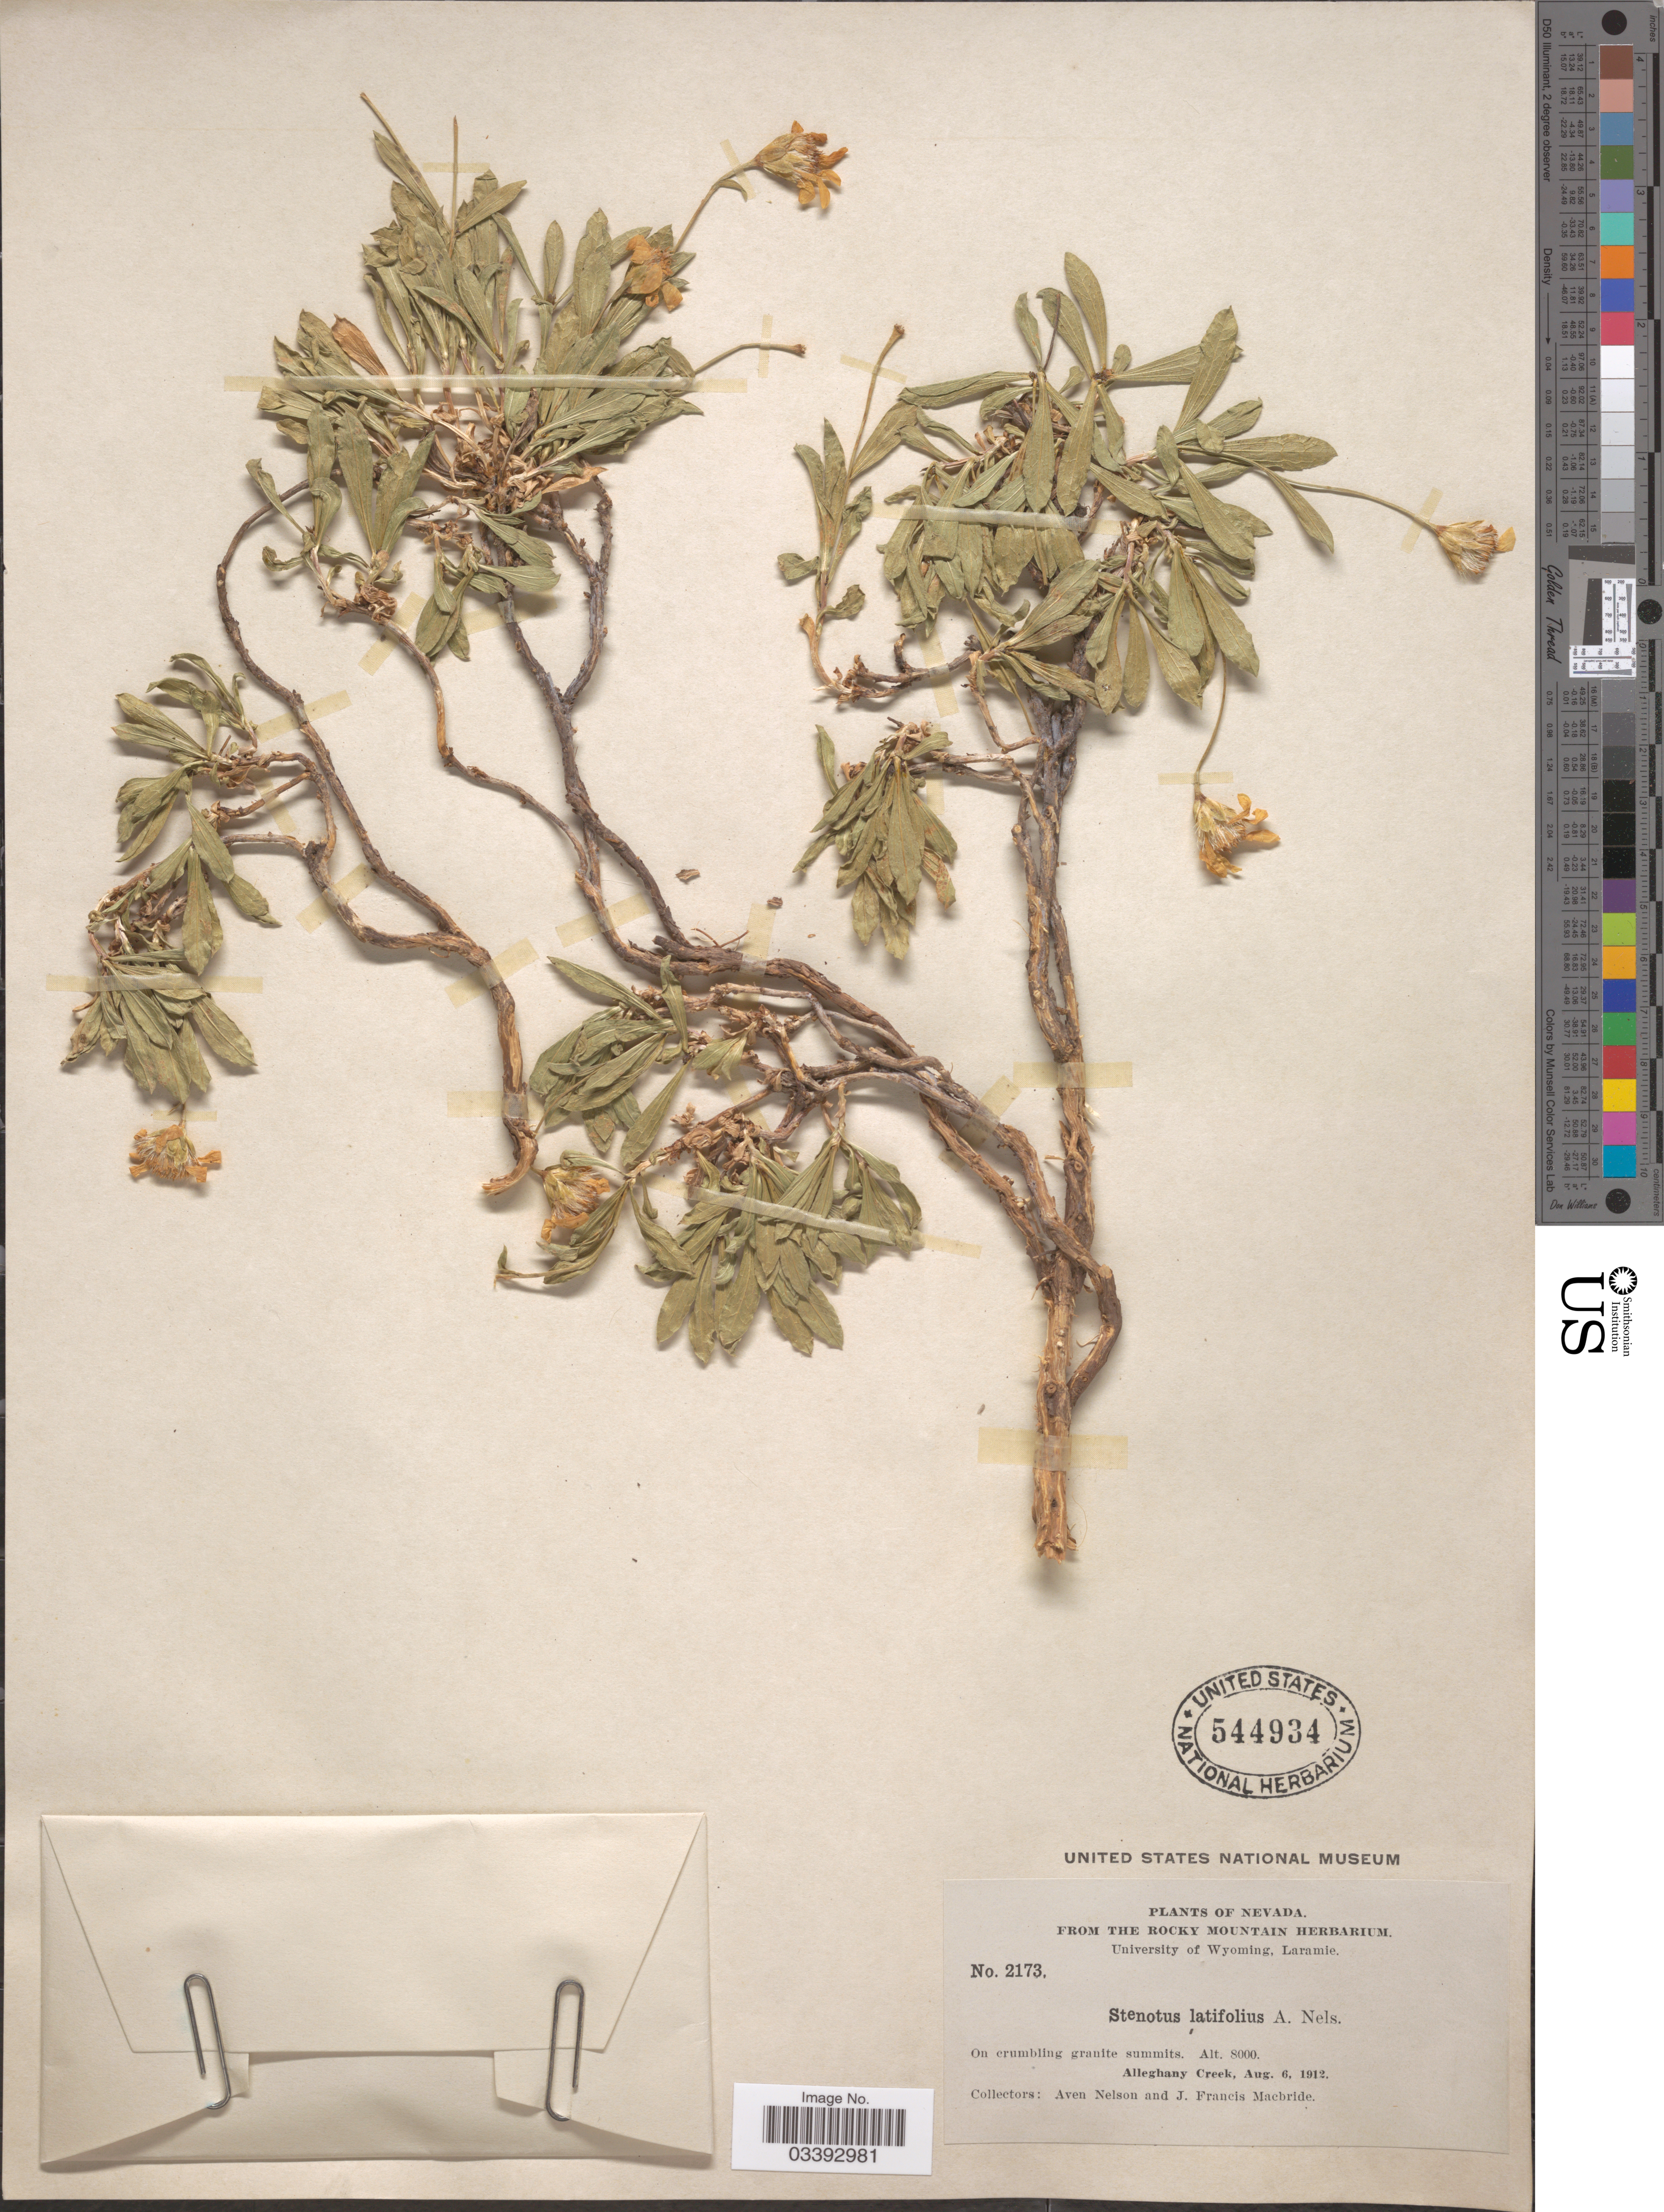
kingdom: Plantae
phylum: Tracheophyta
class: Magnoliopsida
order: Asterales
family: Asteraceae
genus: Stenotus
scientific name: Stenotus latifolius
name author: A. Nelson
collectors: A. Nelson & J. F. Macbride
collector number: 2173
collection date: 1912-08-06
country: United States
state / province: Nevada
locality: Alleghany Creek.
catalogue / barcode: US 544934